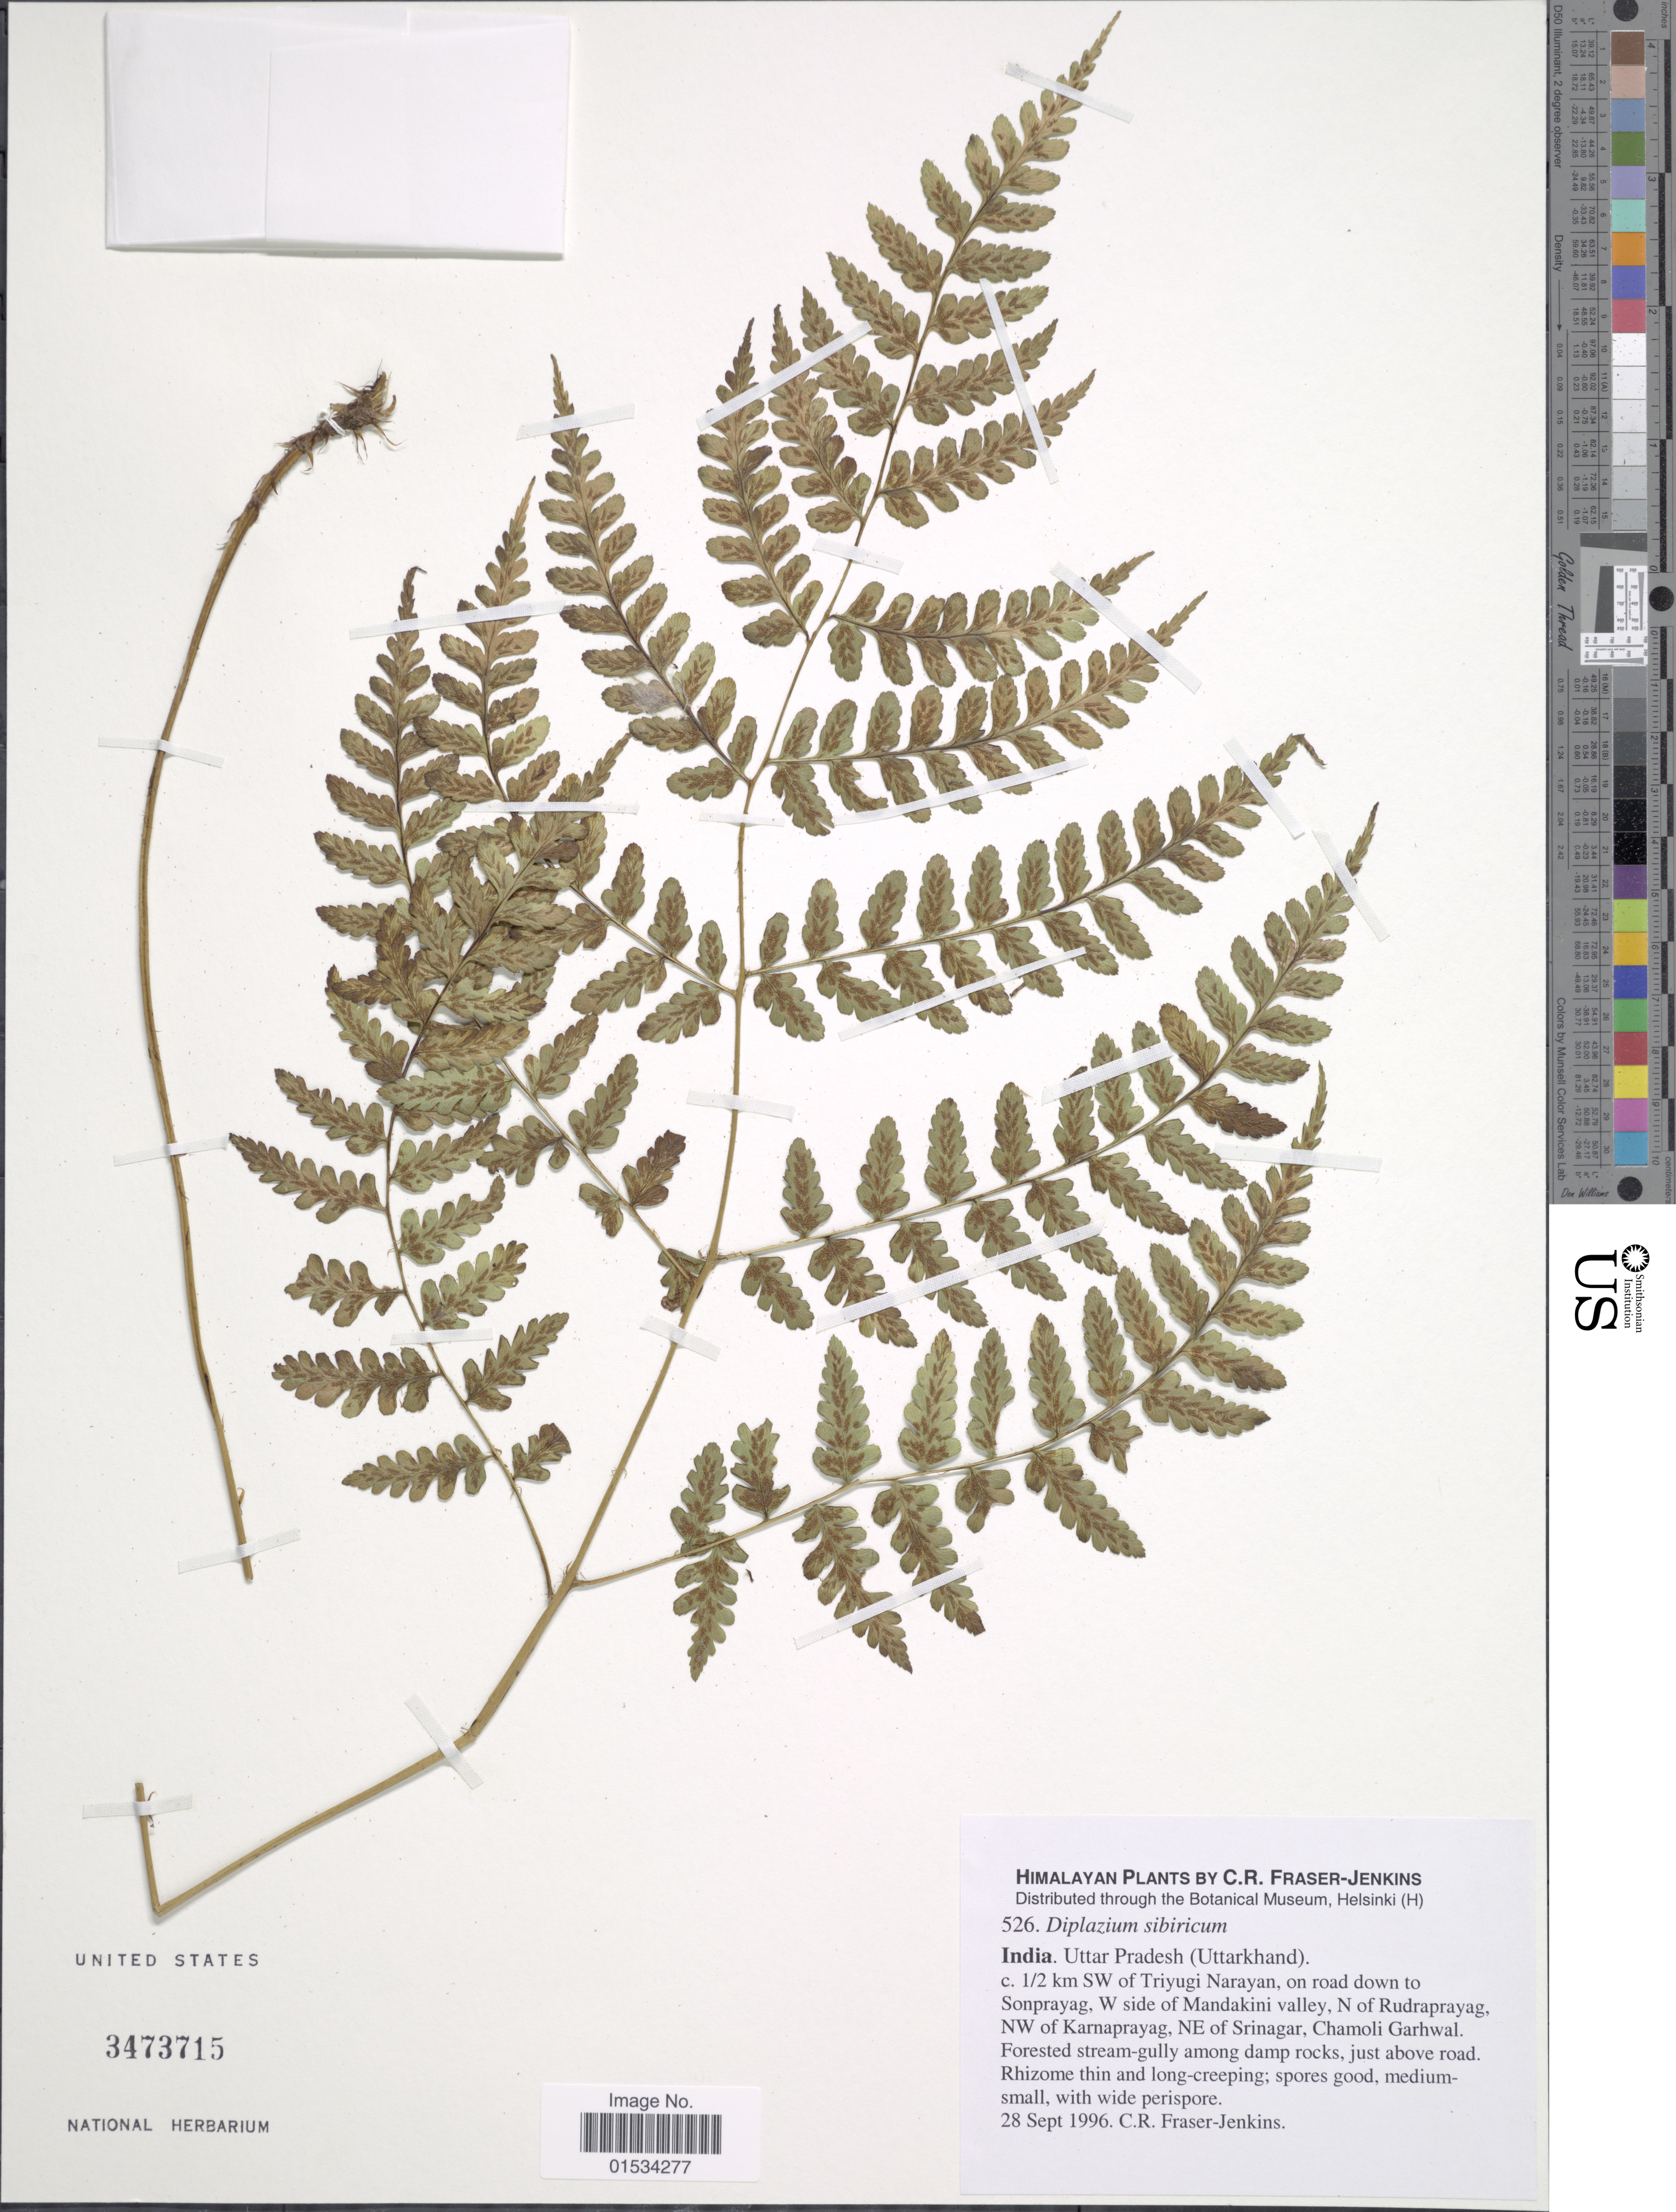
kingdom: Plantae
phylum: Tracheophyta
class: Polypodiopsida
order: Polypodiales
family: Athyriaceae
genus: Diplazium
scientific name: Diplazium sibiricum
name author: (Turcz. ex Kunze) Sa. Kurata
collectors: C. R. Fraser-Jenkins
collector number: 526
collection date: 1996-09-28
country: India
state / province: Uttar Pradesh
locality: (Uttarkhand), c, 0,5 km SW of Triyui Narayan, on road down to Sonprayag, W side of Mandakini valley, N of Rudraprayag, NW of Karnaprayag, NE of Srinagar, Chamoli Garhwal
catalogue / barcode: US 3473715